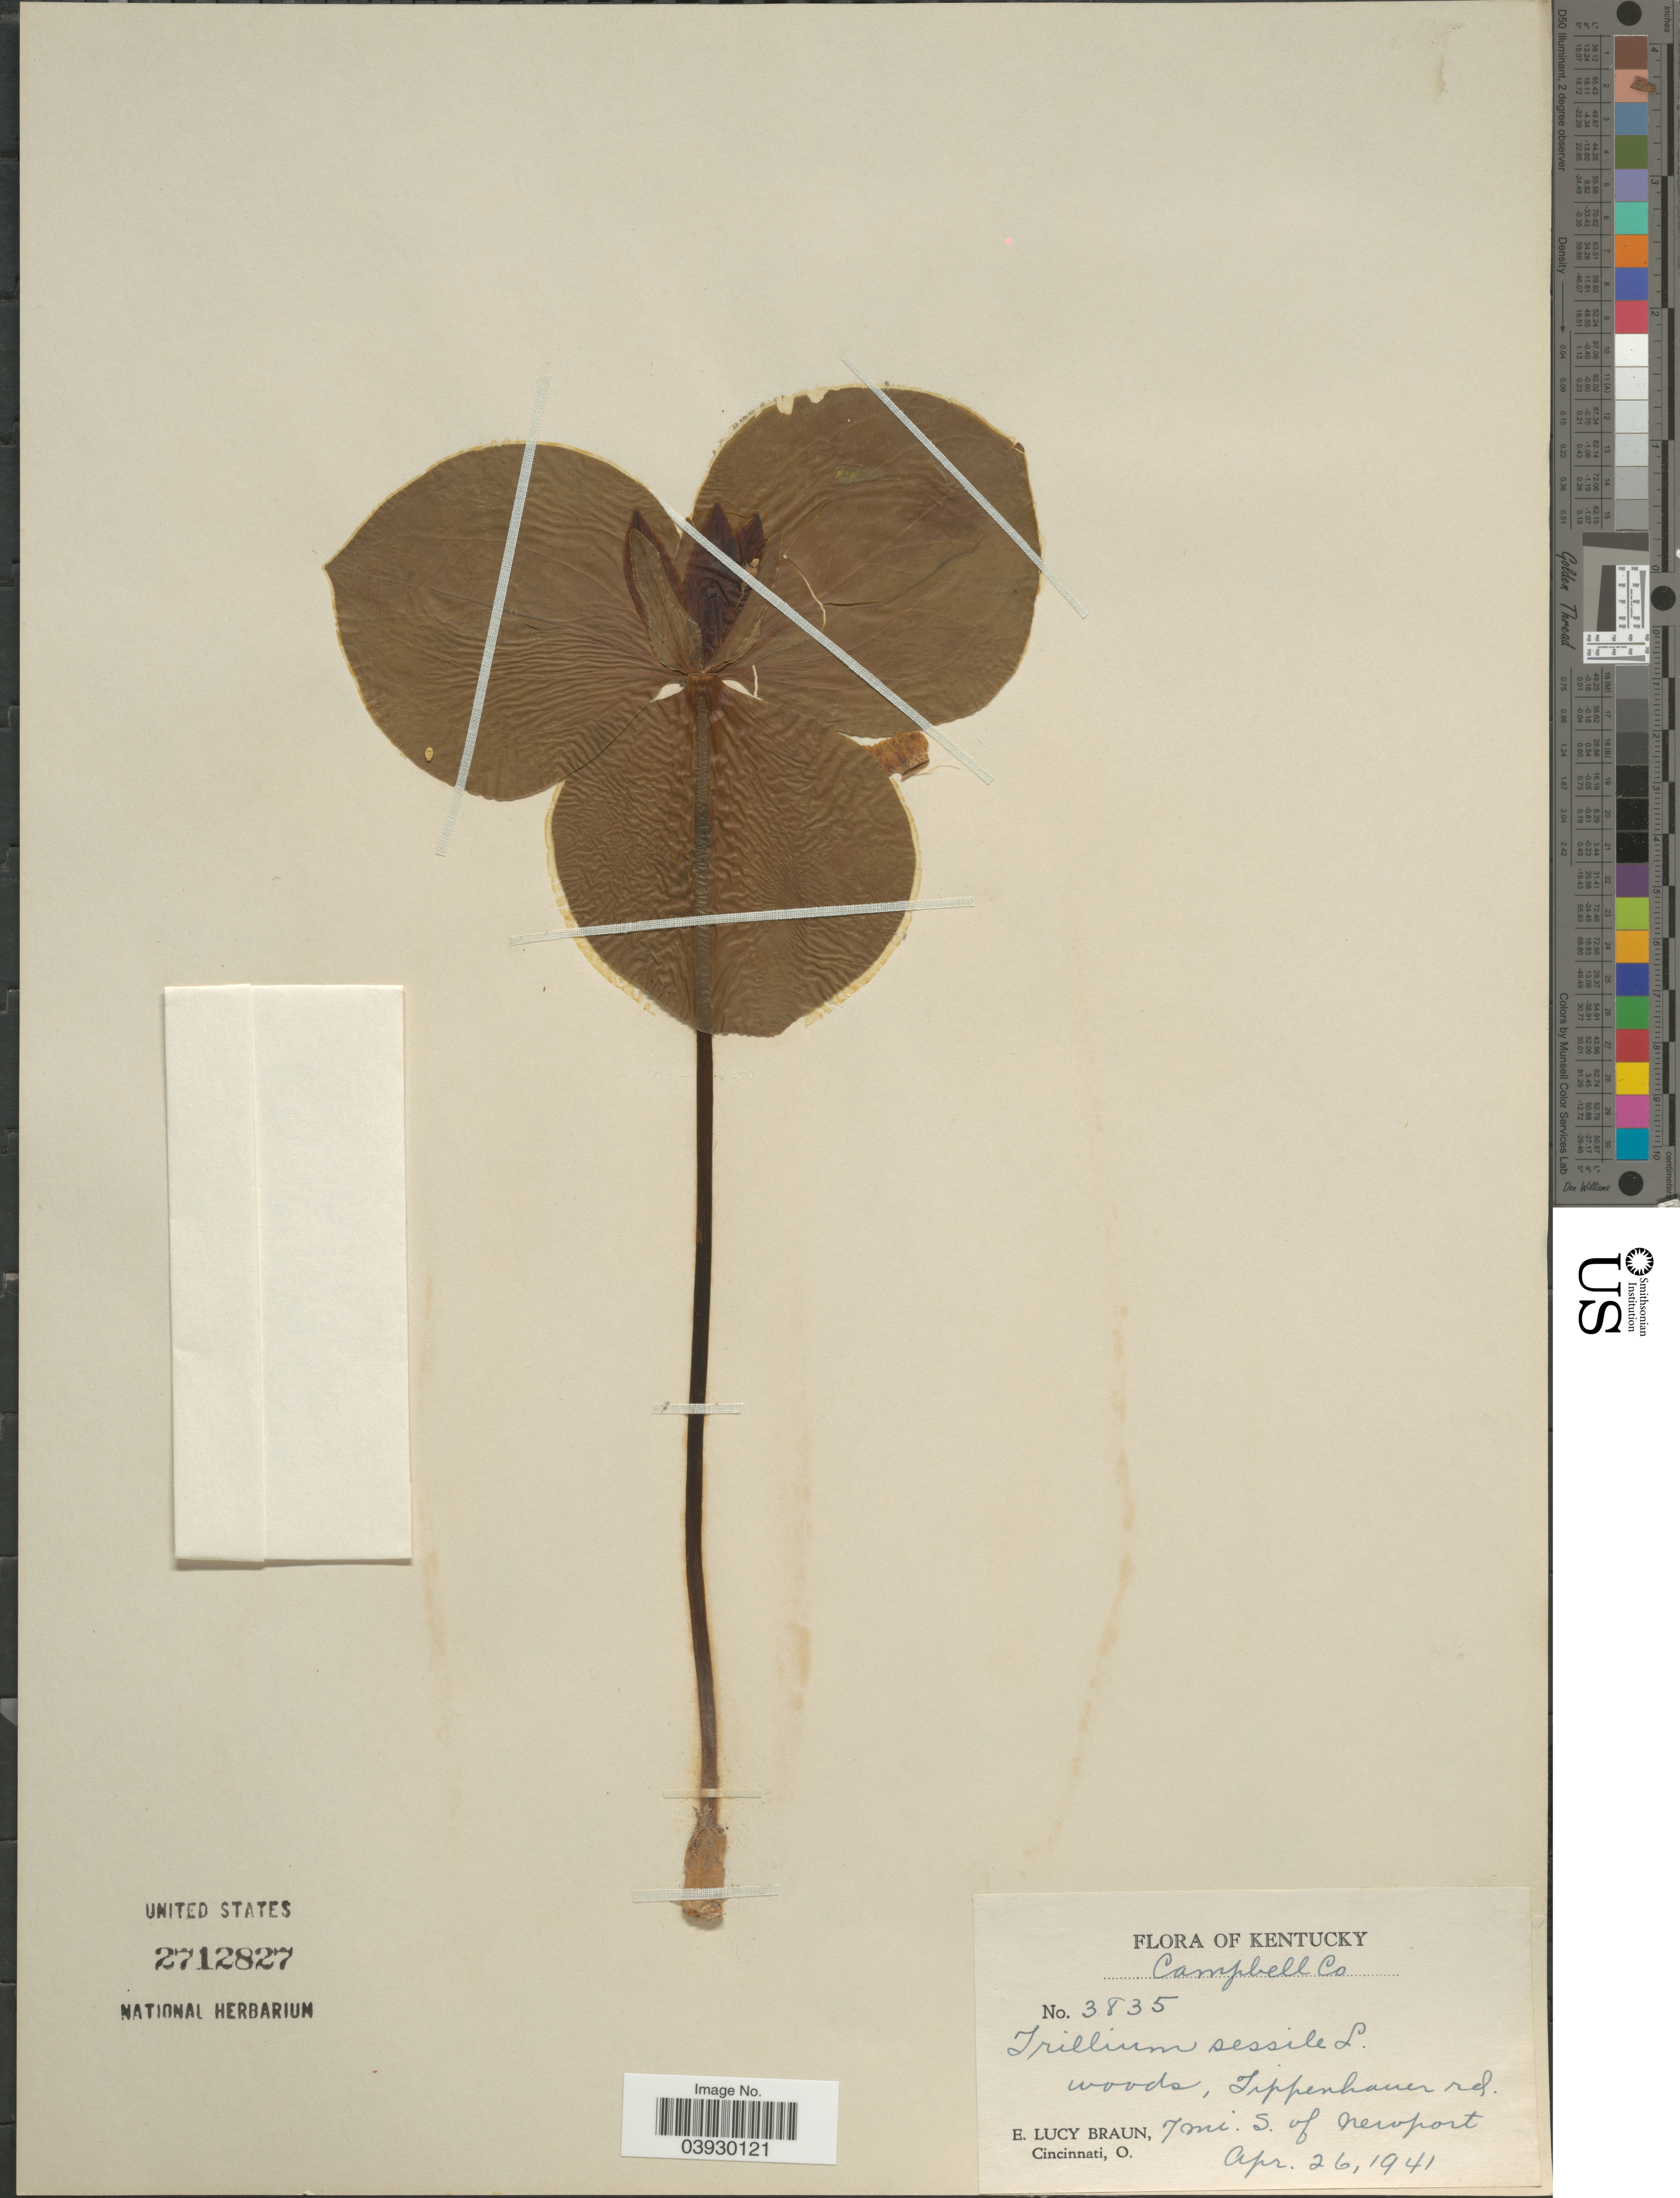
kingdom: Plantae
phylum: Tracheophyta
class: Liliopsida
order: Liliales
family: Melanthiaceae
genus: Trillium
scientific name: Trillium sessile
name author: L.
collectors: E. L. Braun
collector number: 3835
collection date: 1941-04-26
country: United States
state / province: Kentucky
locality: Campbell Co. Tippenhauer rd., 7 mi. S. of Newport.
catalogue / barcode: US 2712827